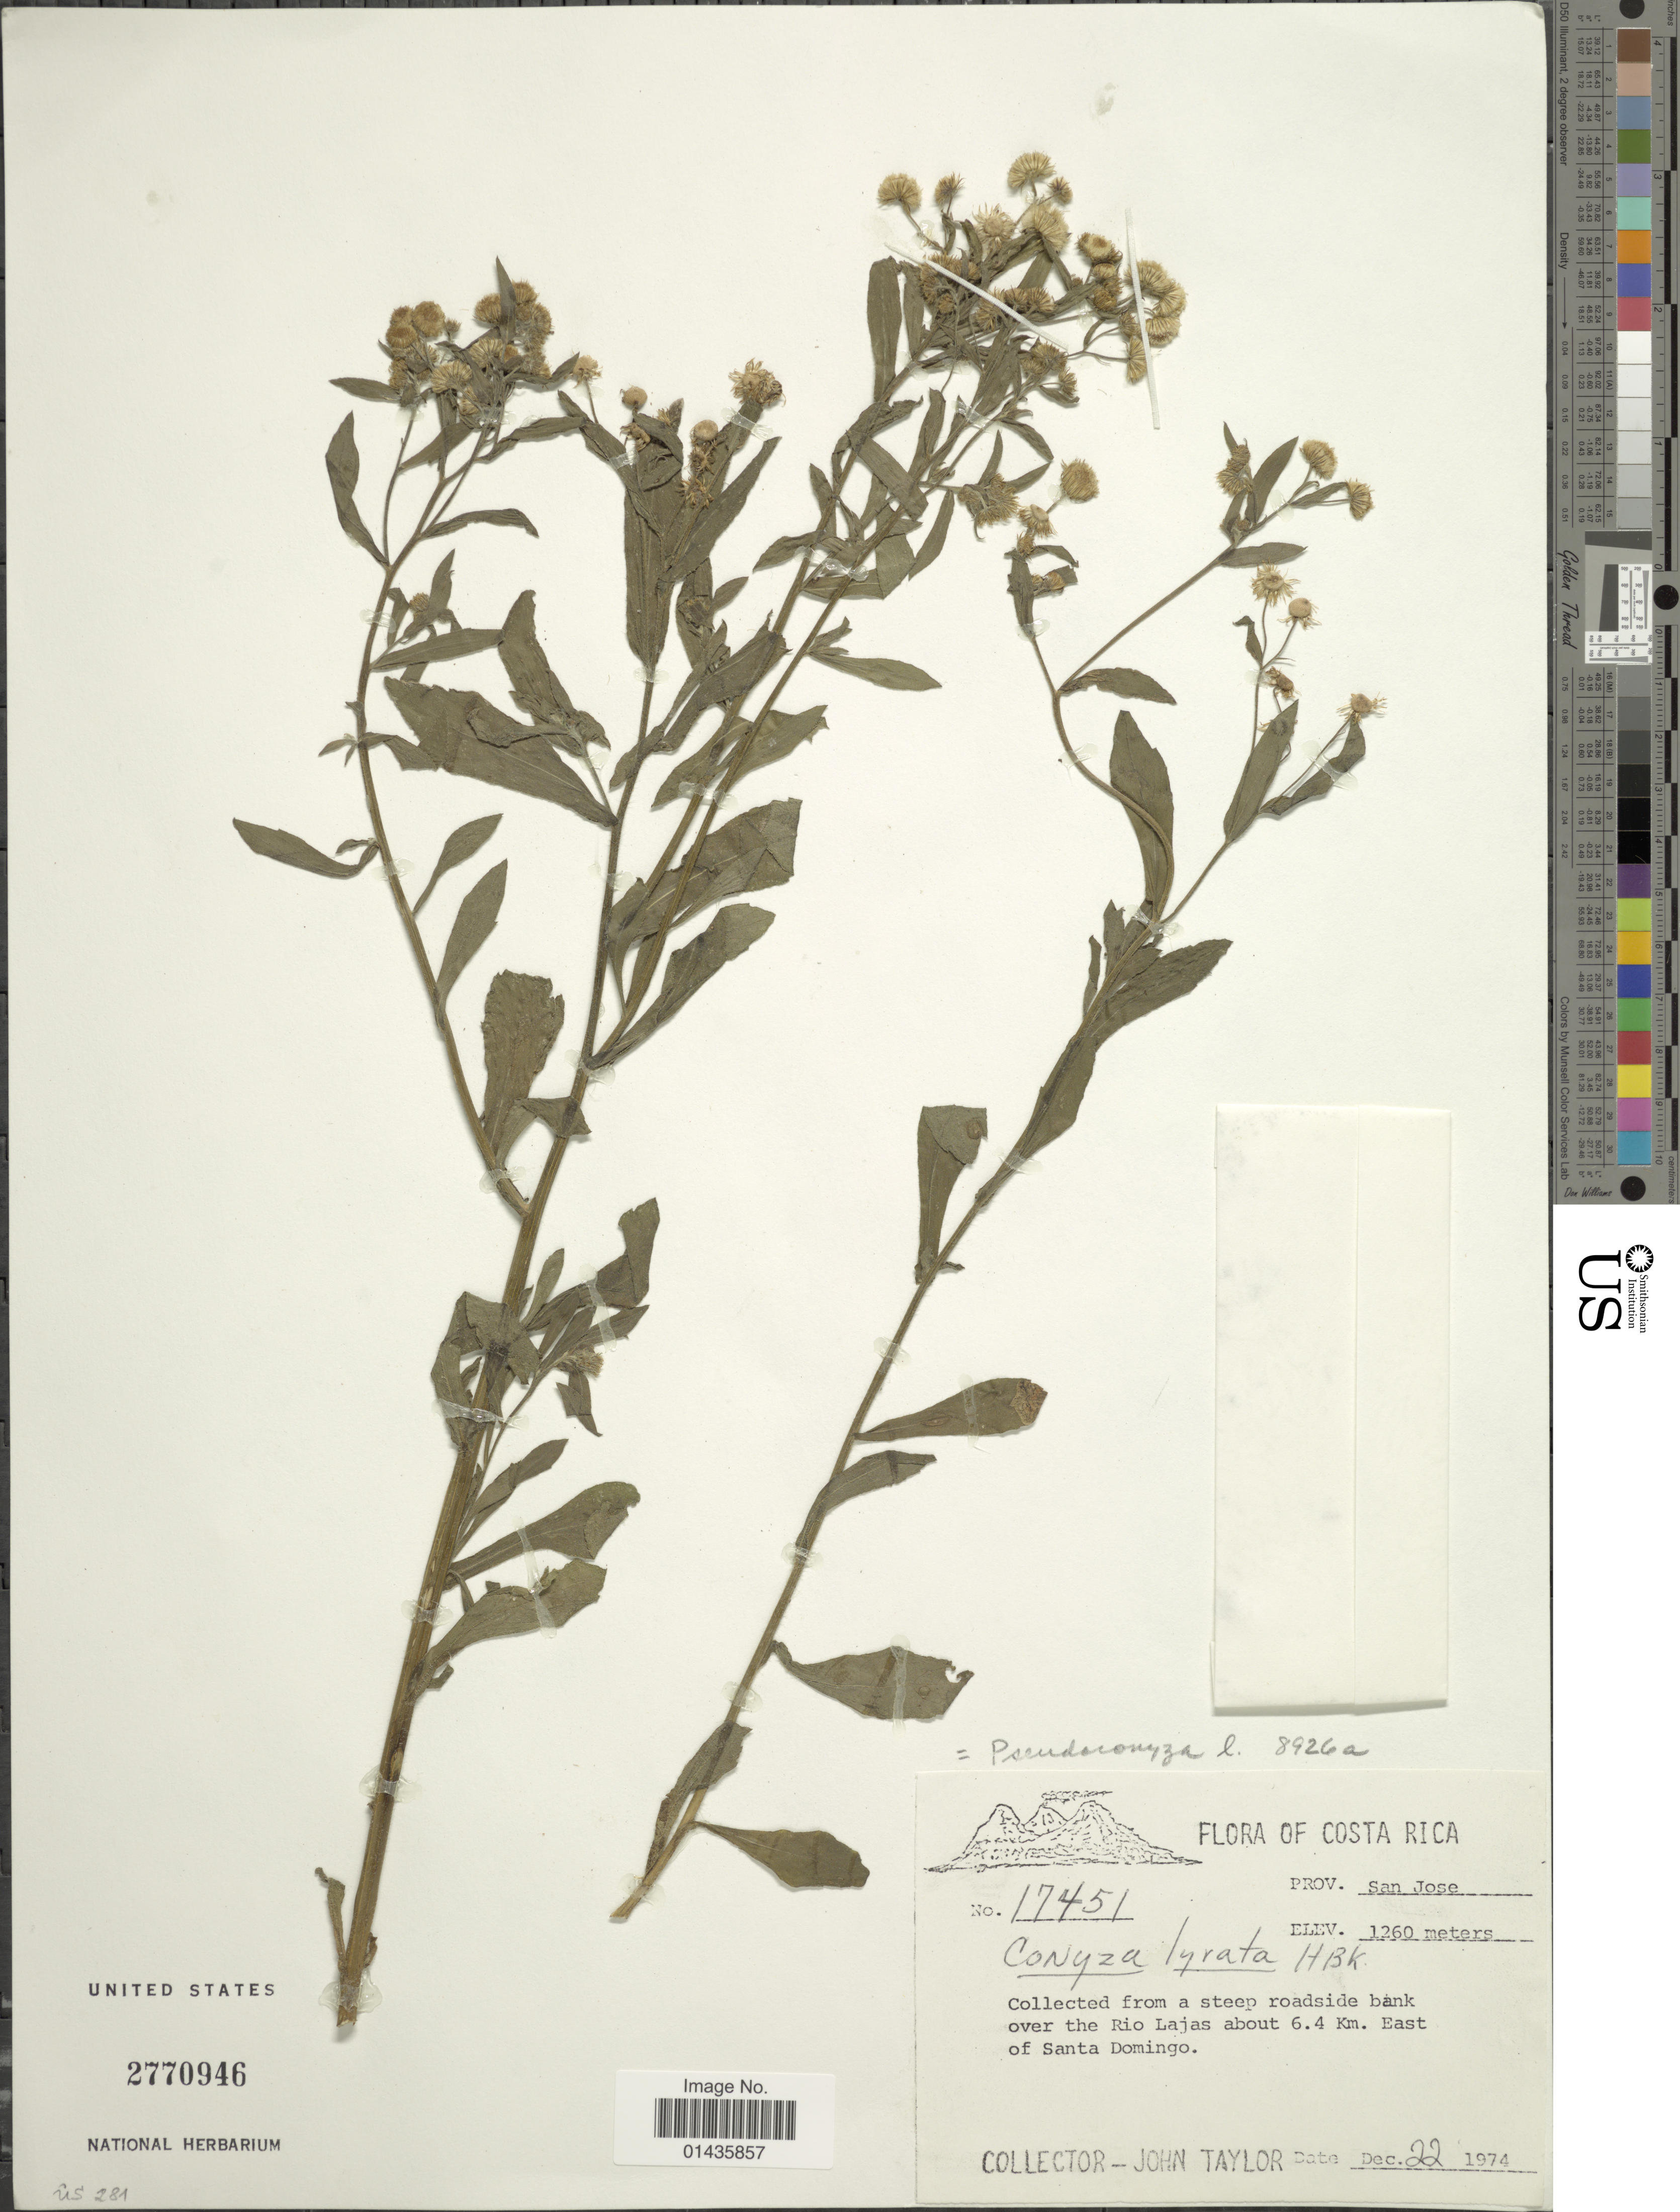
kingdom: Plantae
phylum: Tracheophyta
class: Magnoliopsida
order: Asterales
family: Asteraceae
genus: Pseudoconyza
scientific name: Pseudoconyza lyrata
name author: (Kunth) Cuatrec.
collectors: J. Taylor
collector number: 17451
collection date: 1974-12-22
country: Costa Rica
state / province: San José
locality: Over the Rio Lajas about 6.4 km East of Santa Domingo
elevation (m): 1260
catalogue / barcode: US 2770946